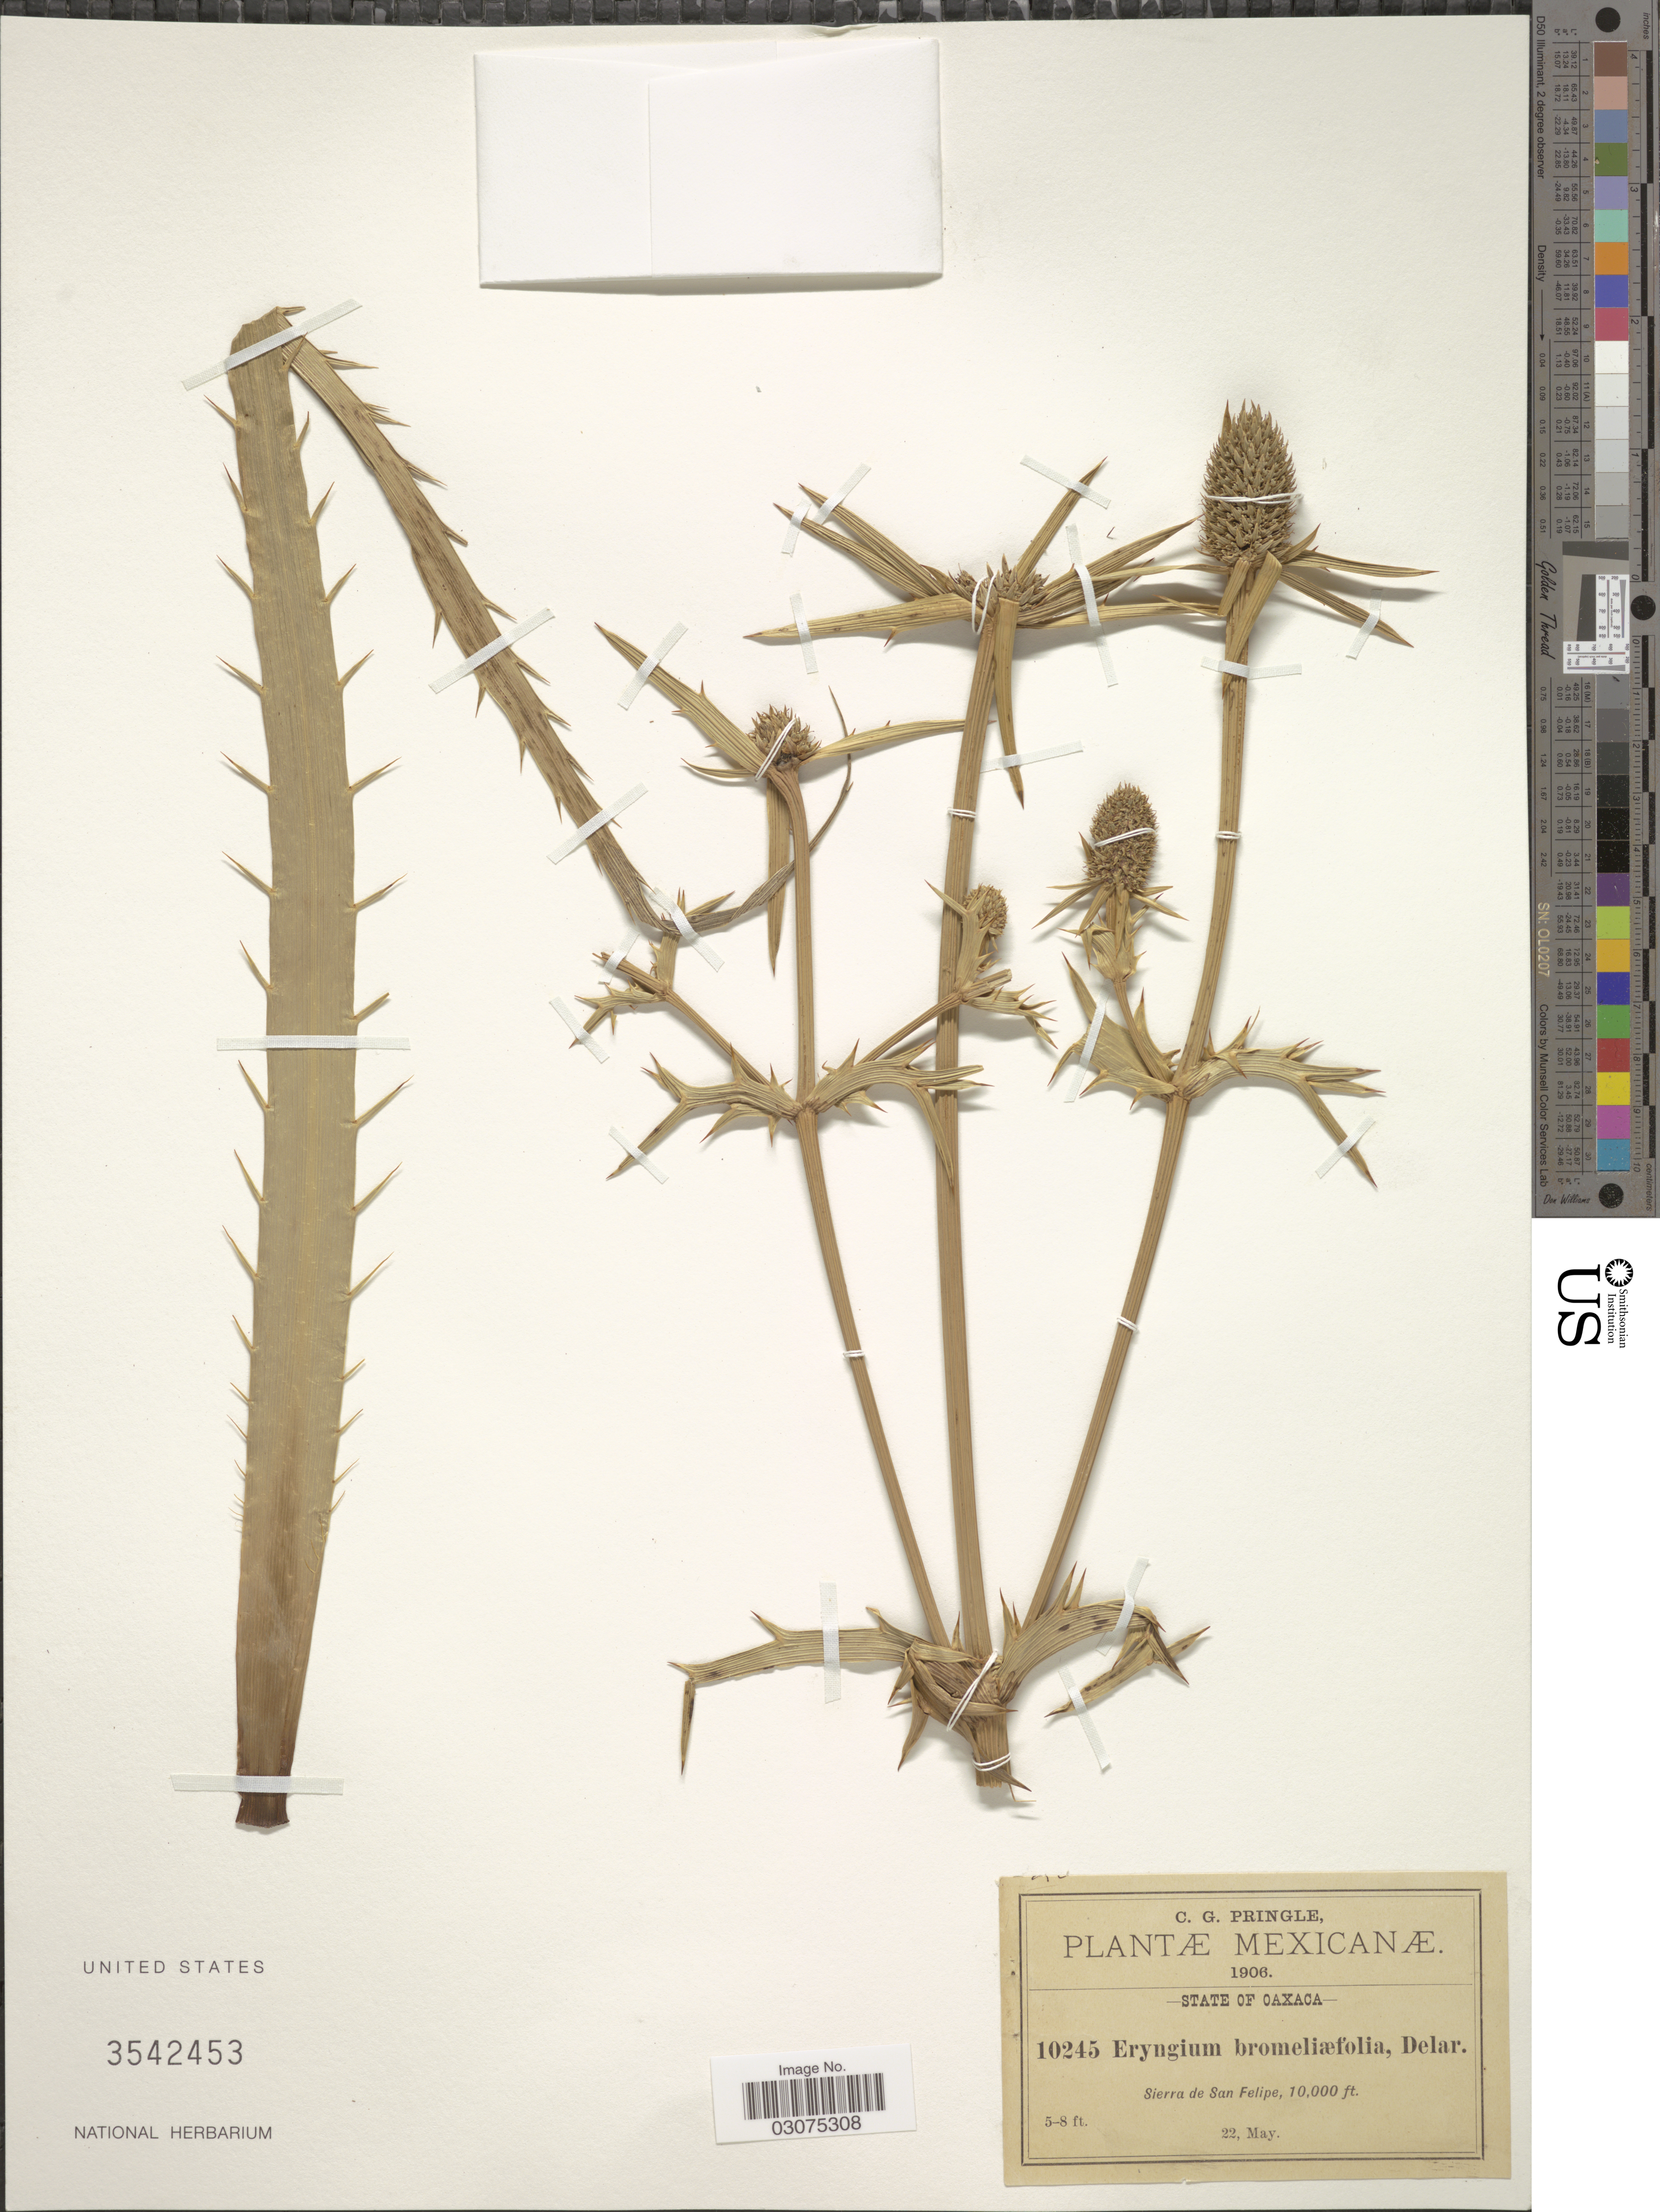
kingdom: Plantae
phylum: Tracheophyta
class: Magnoliopsida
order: Apiales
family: Apiaceae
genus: Eryngium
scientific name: Eryngium bromeliifolium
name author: F. Delaroche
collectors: C. G. Pringle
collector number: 10245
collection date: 1906-05-22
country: Mexico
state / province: Oaxaca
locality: Sierra de San Felipe.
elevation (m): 3048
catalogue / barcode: US 3542453